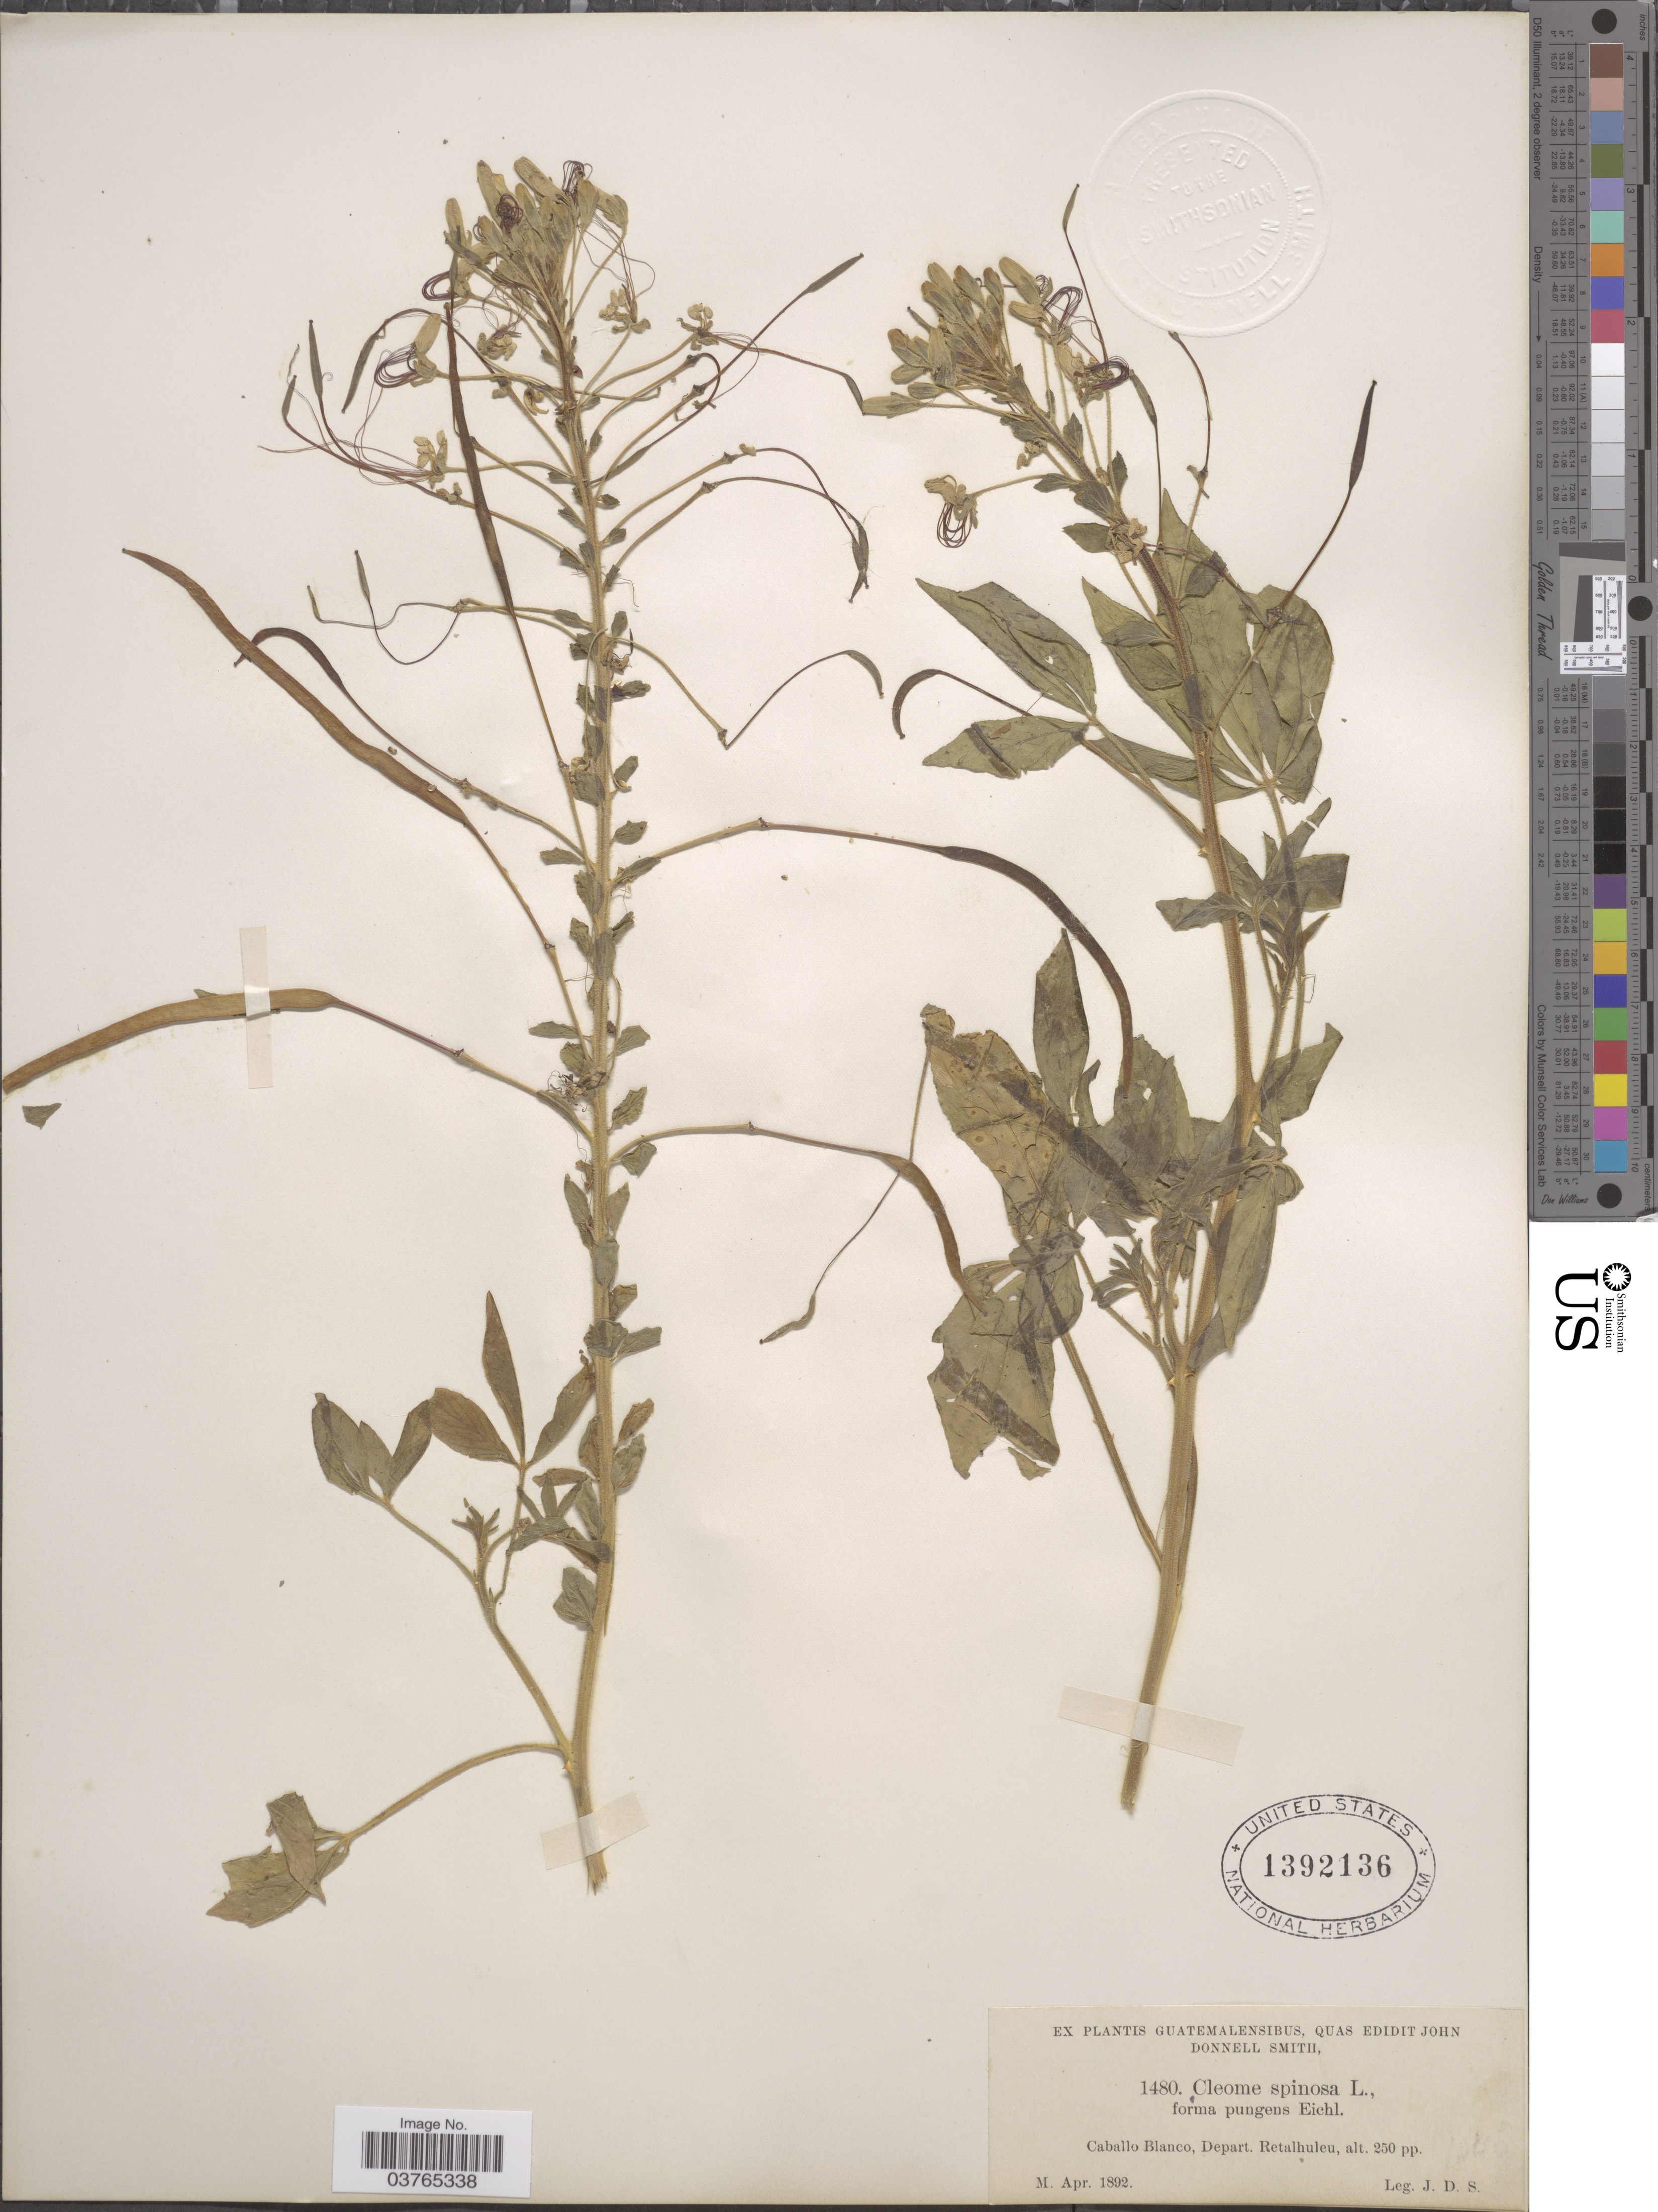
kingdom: Plantae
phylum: Tracheophyta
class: Magnoliopsida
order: Brassicales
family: Cleomaceae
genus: Tarenaya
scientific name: Tarenaya spinosa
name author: (Jacq.) Raf.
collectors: J. Donnell Smith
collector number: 1480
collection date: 1892-04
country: Guatemala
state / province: Retalhuleu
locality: Caballo Blanco, Depart. Retalhuleu.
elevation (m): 76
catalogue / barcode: US 1392136